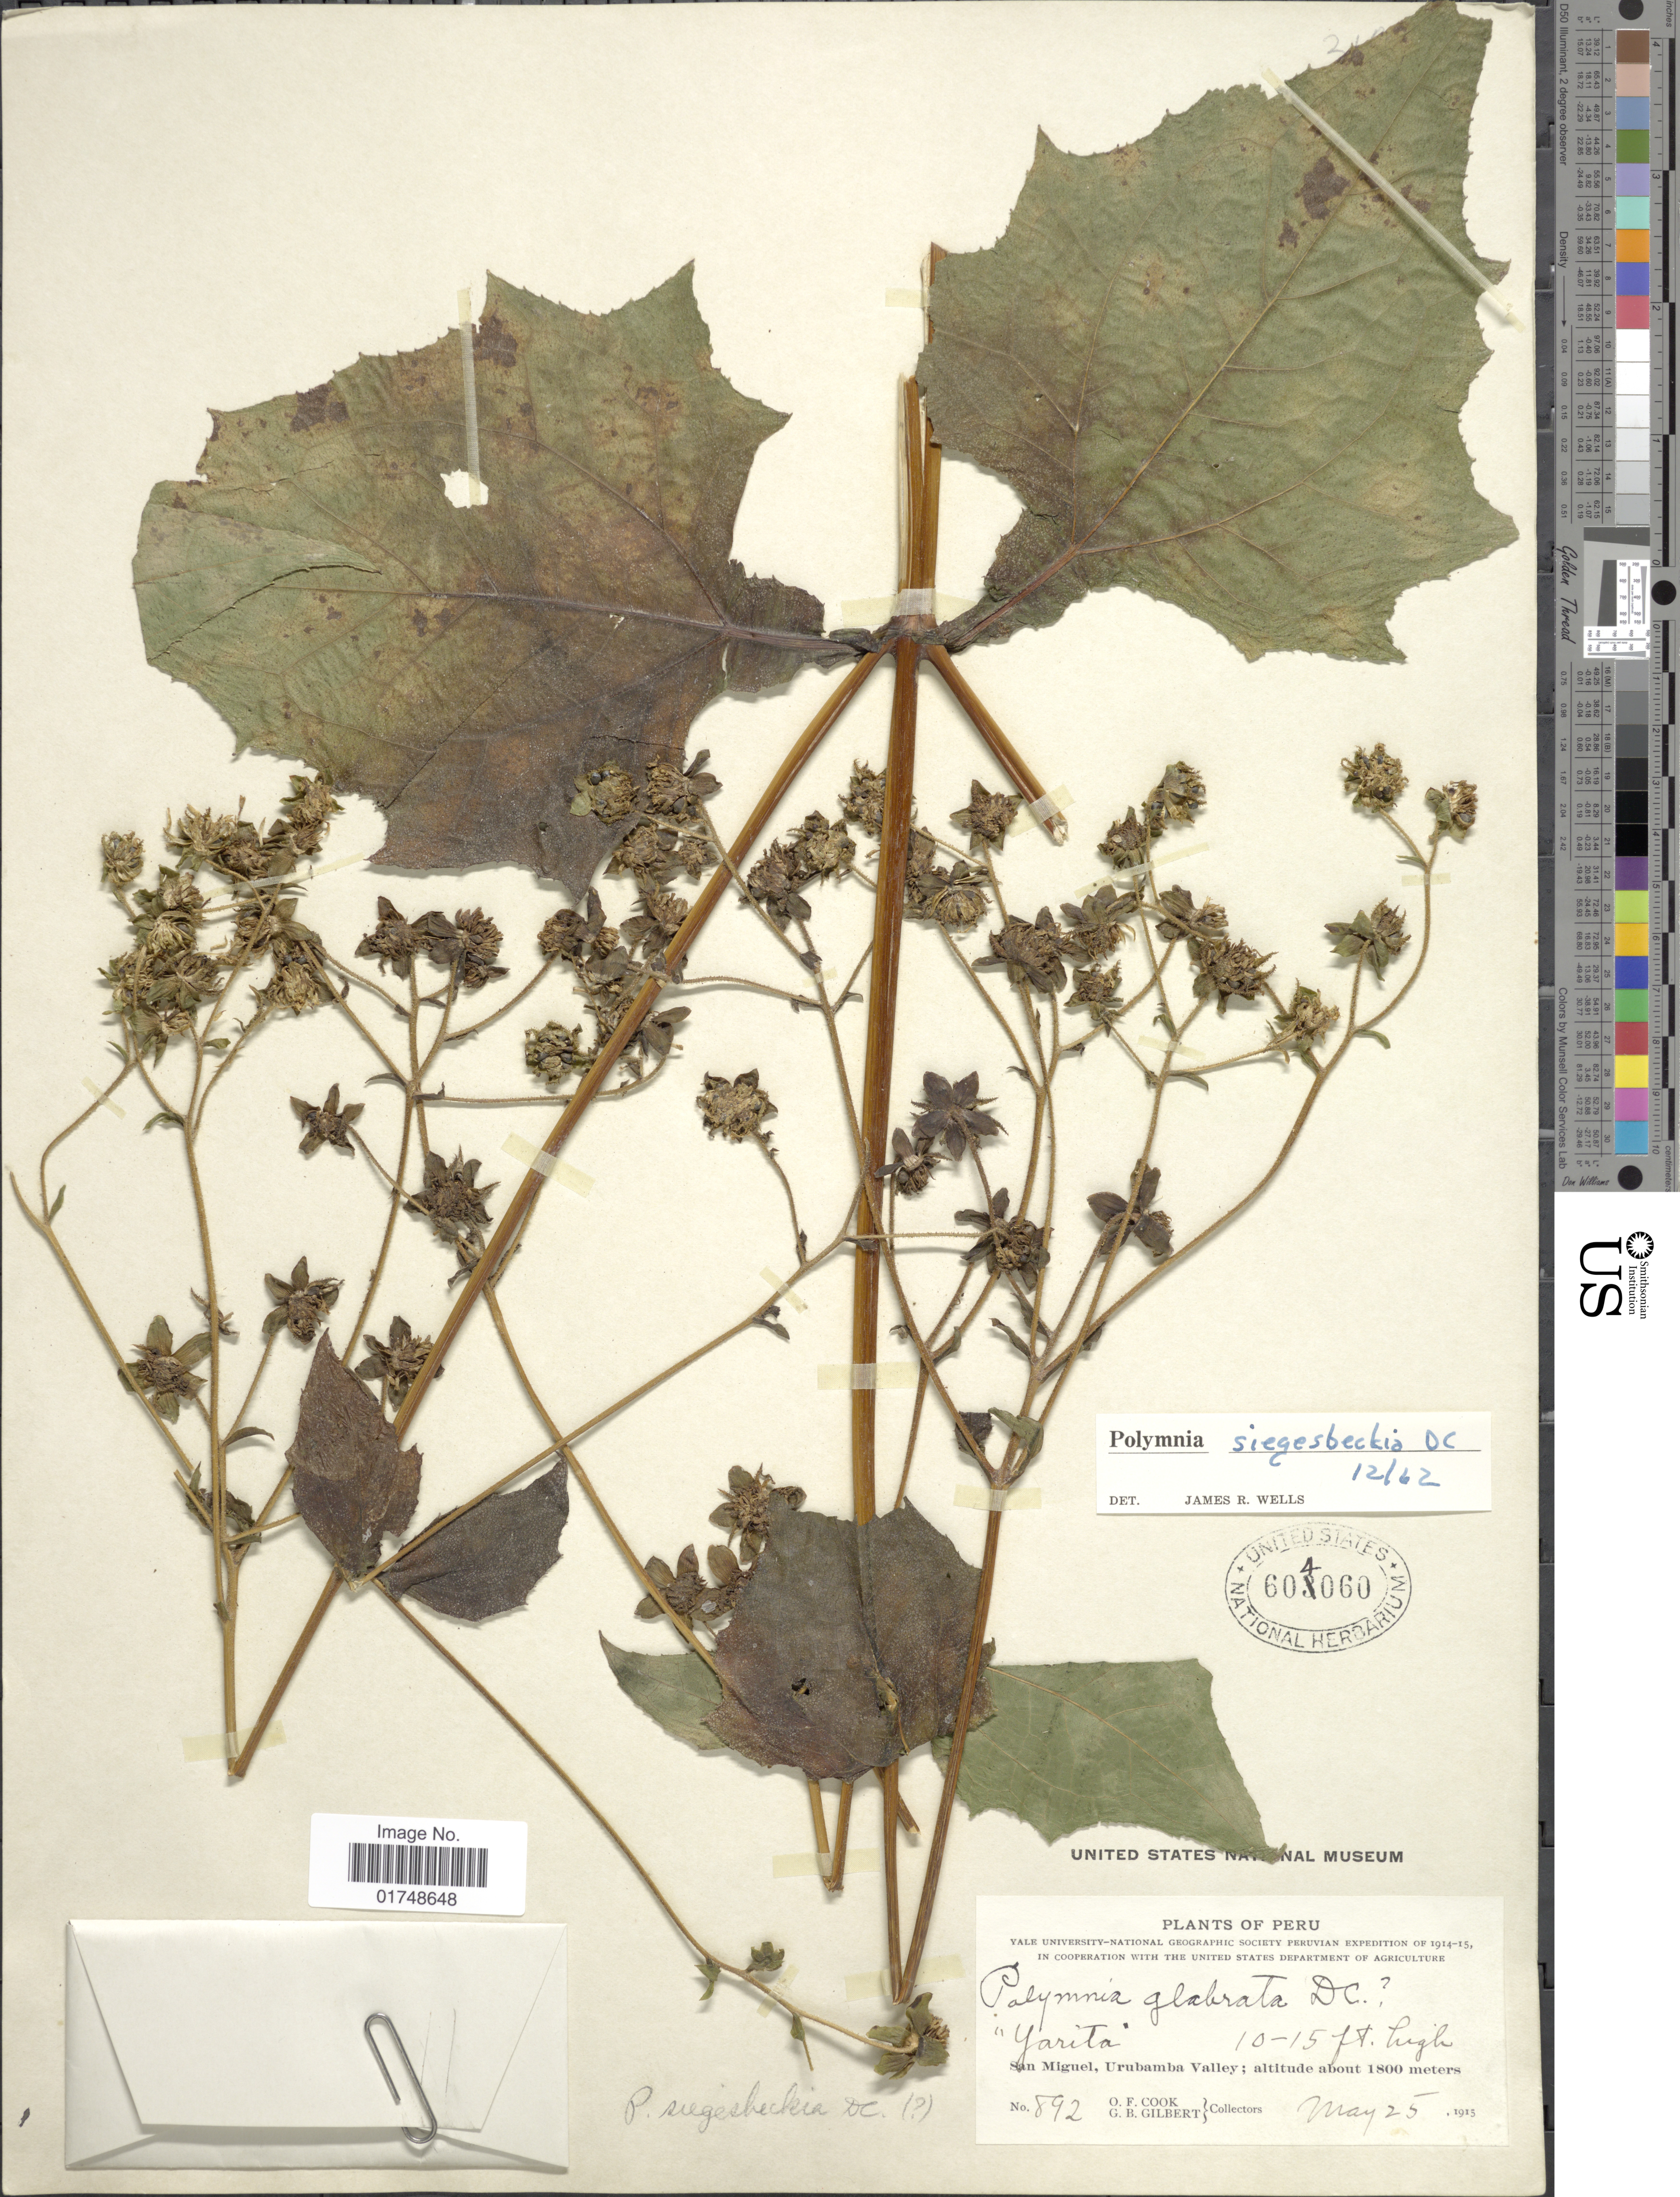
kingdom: Plantae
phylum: Tracheophyta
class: Magnoliopsida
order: Asterales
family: Asteraceae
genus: Smallanthus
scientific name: Smallanthus siegesbeckia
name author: (DC.) H. Rob.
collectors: O. F. Cook & G. B. Gilbert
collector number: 892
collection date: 1915-05-25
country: Peru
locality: San Miguel, Urubamba Valley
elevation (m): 1800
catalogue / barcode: US 604060